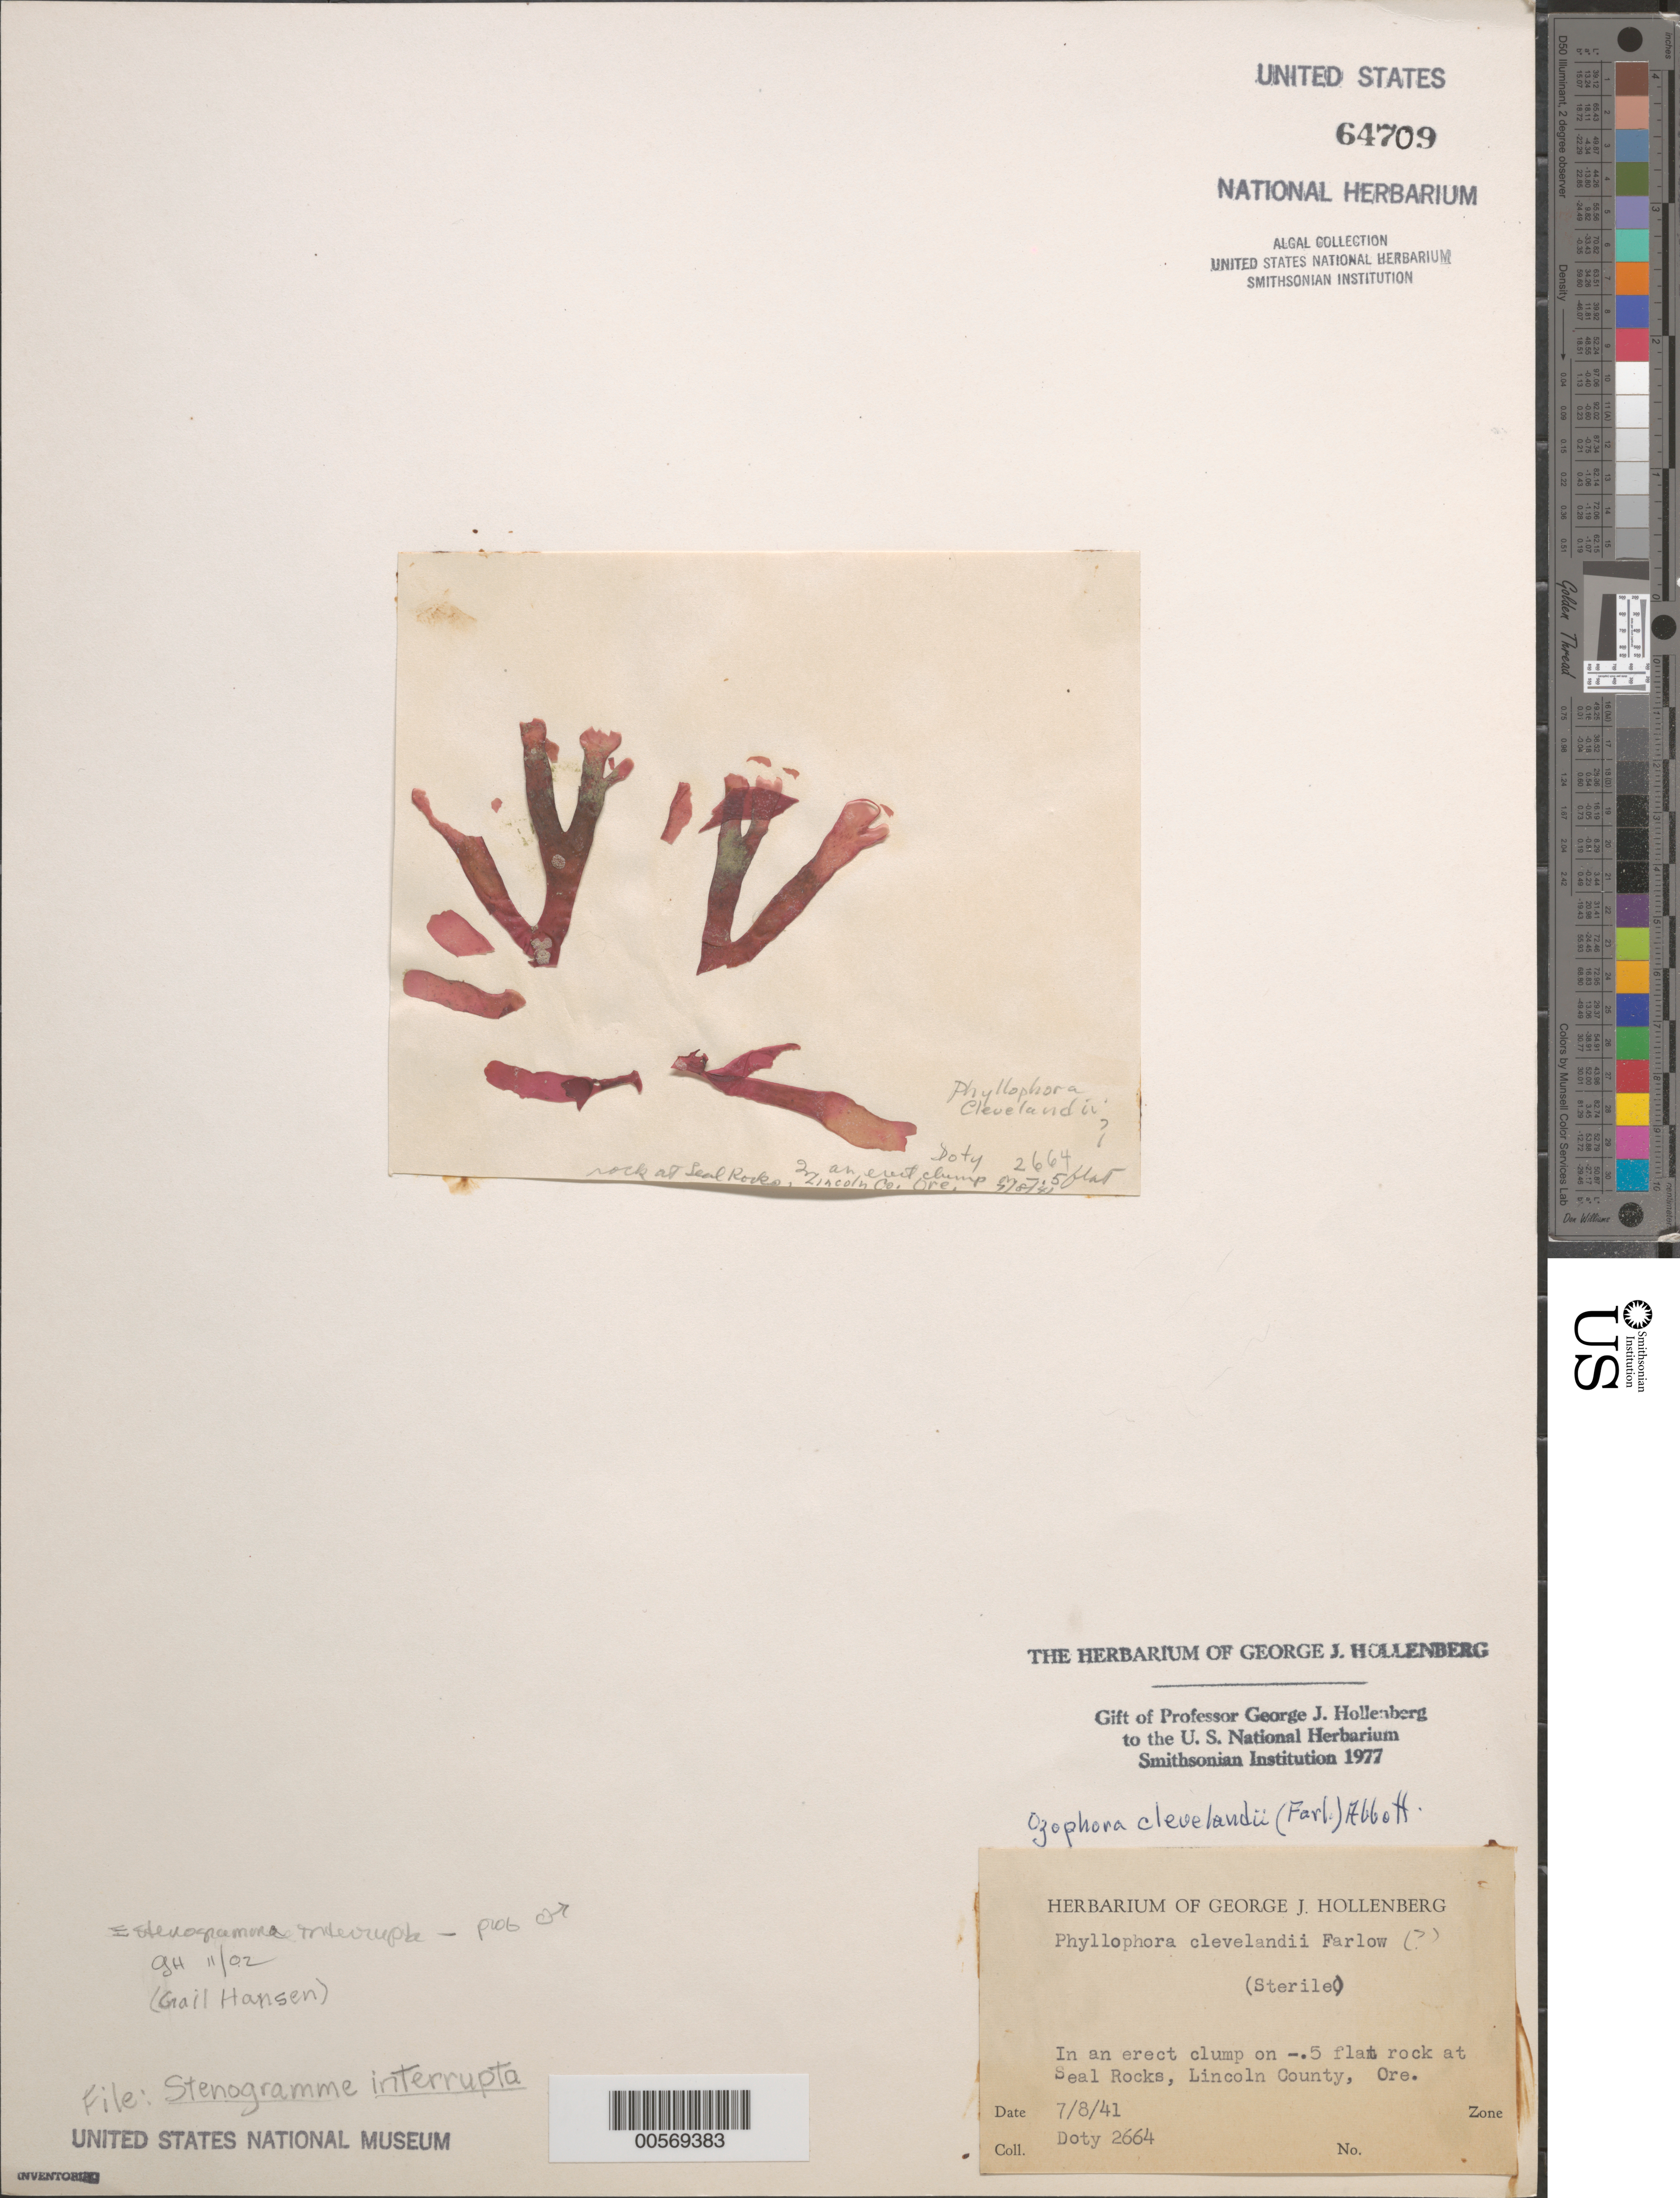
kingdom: Plantae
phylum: Rhodophyta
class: Florideophyceae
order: Gigartinales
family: Phyllophoraceae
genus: Stenogramma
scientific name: Stenogramma interruptum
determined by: Hansen, G. I.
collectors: M. S. Doty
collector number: MSD 2664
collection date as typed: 08 Jul 1941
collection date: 1941-07-08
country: United States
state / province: Oregon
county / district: Lincoln County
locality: Seal Rocks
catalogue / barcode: US 64709